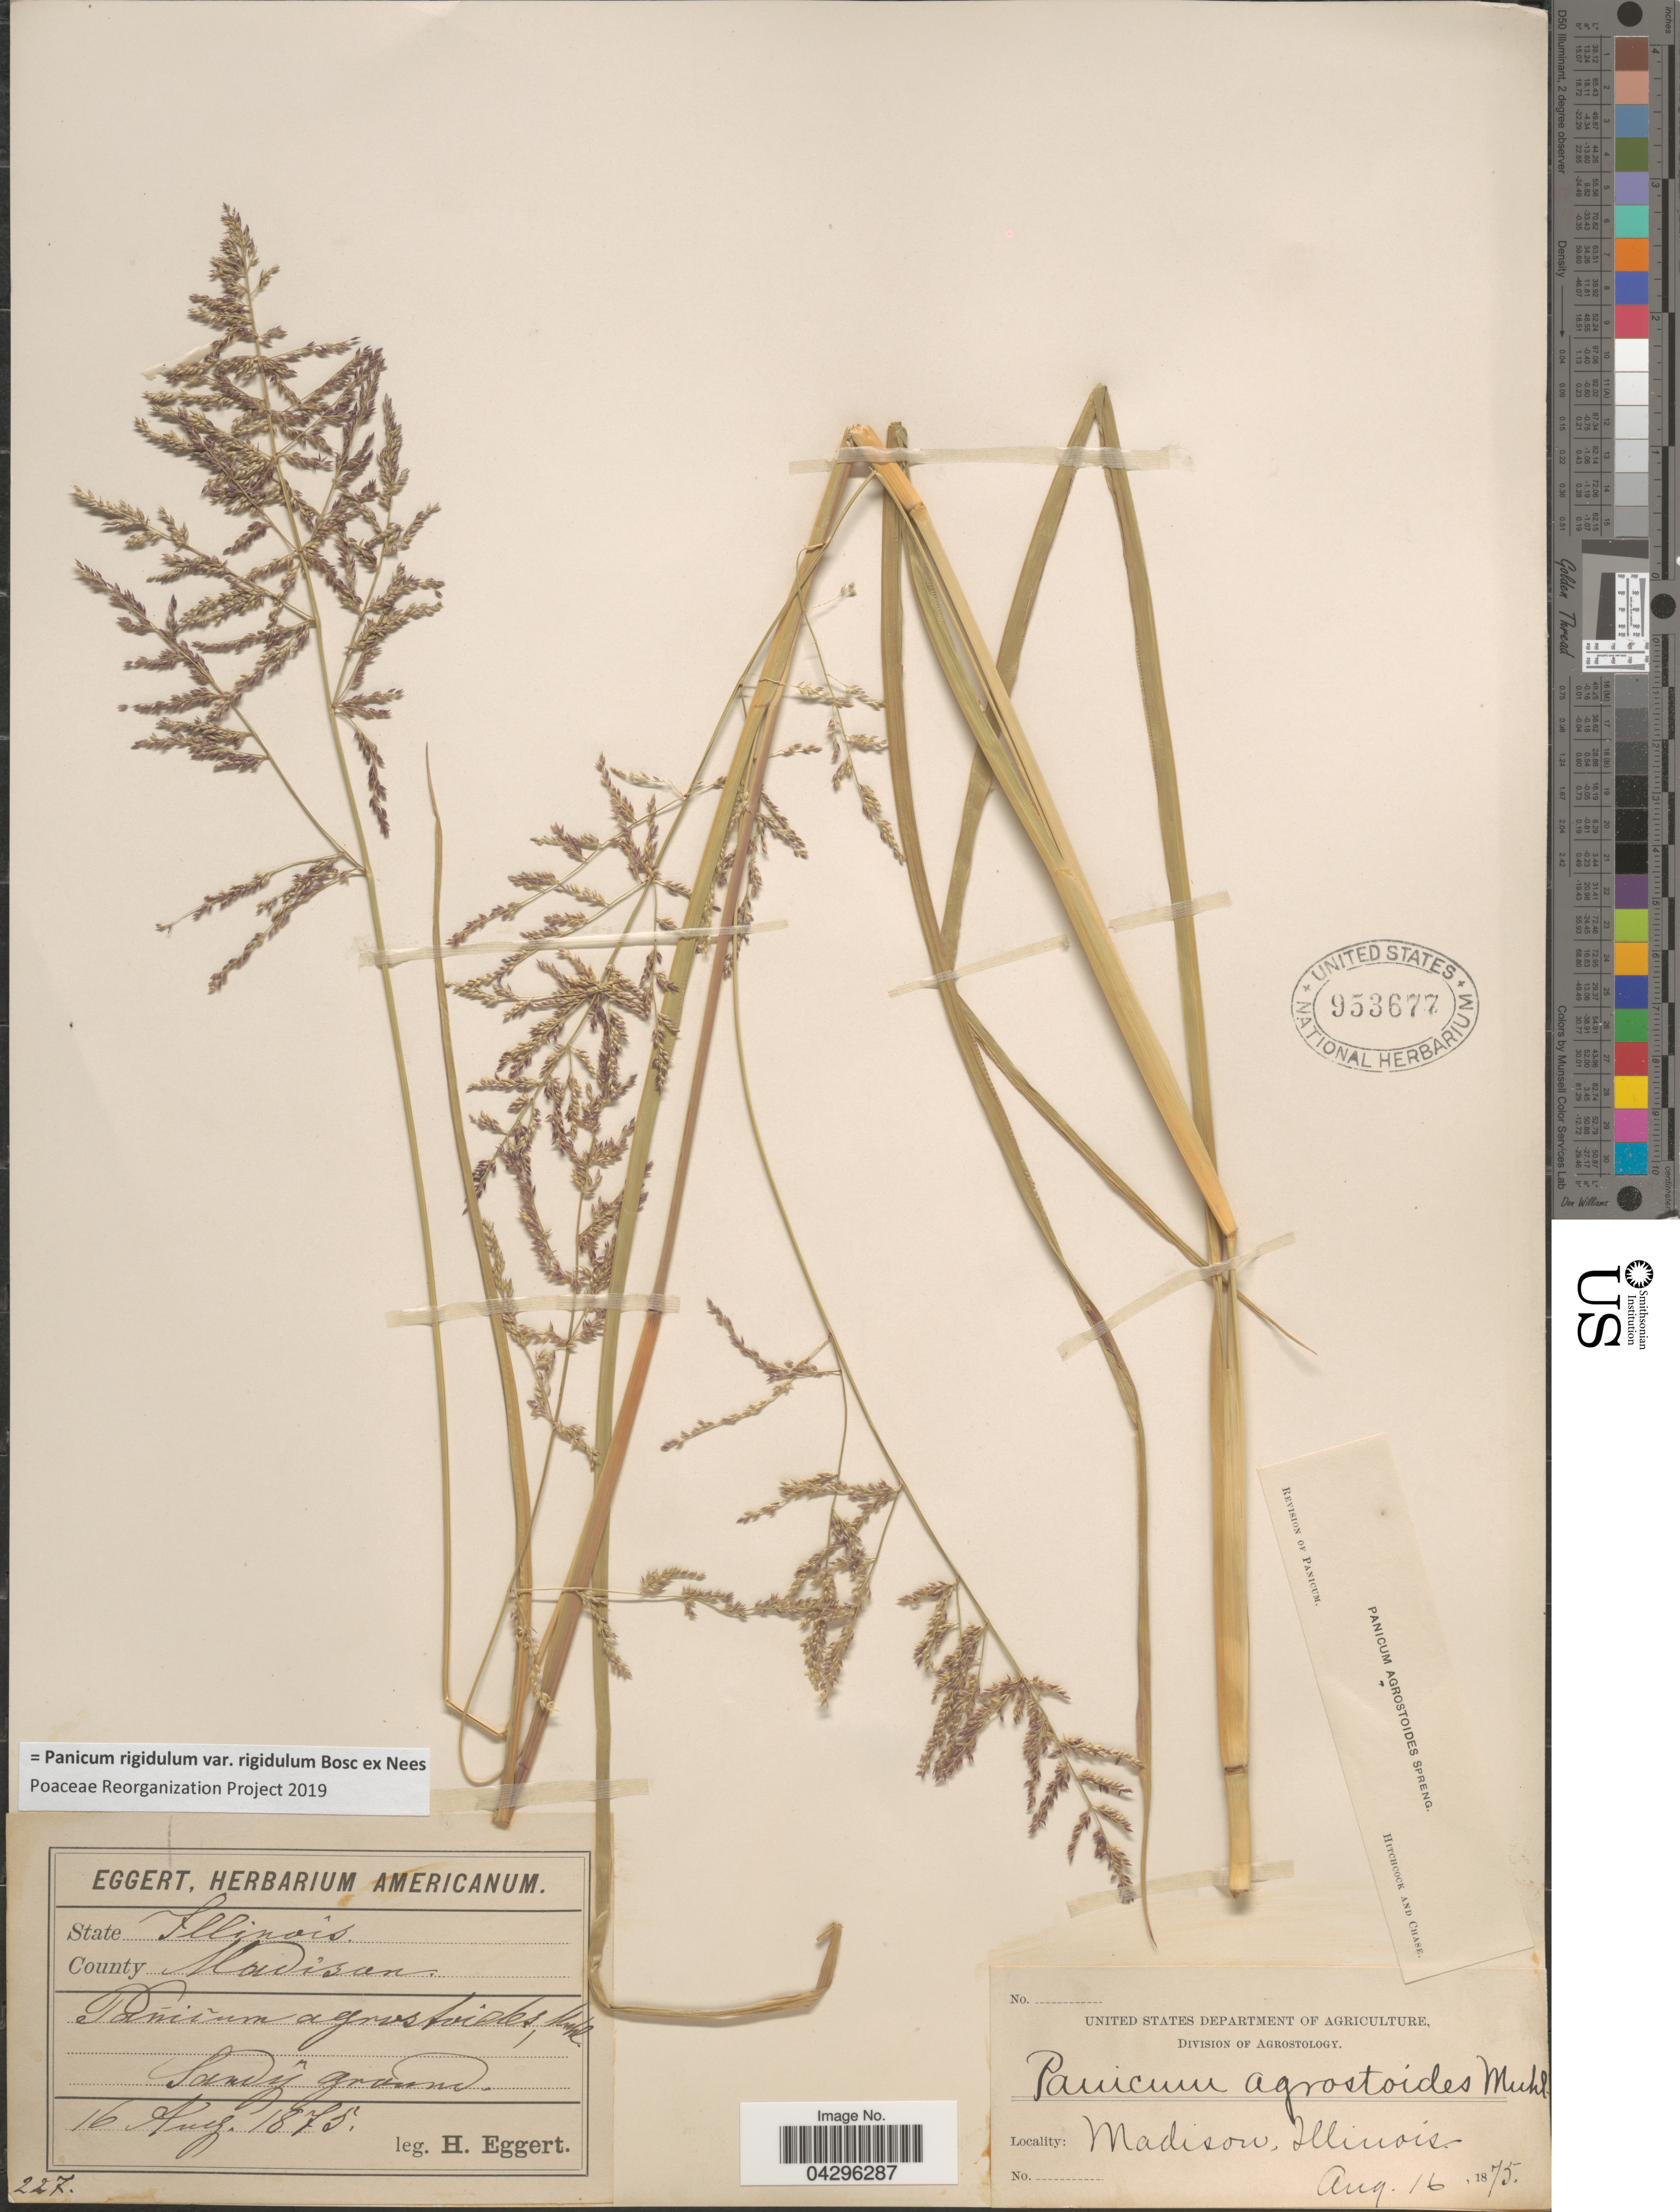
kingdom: Plantae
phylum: Tracheophyta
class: Liliopsida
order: Poales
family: Poaceae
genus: Panicum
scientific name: Panicum rigidulum var. rigidulum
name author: Bosc ex Nees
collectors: H. Eggert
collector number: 227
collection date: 1875-08-16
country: United States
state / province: Illinois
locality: County Madison.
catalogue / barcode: US 953677